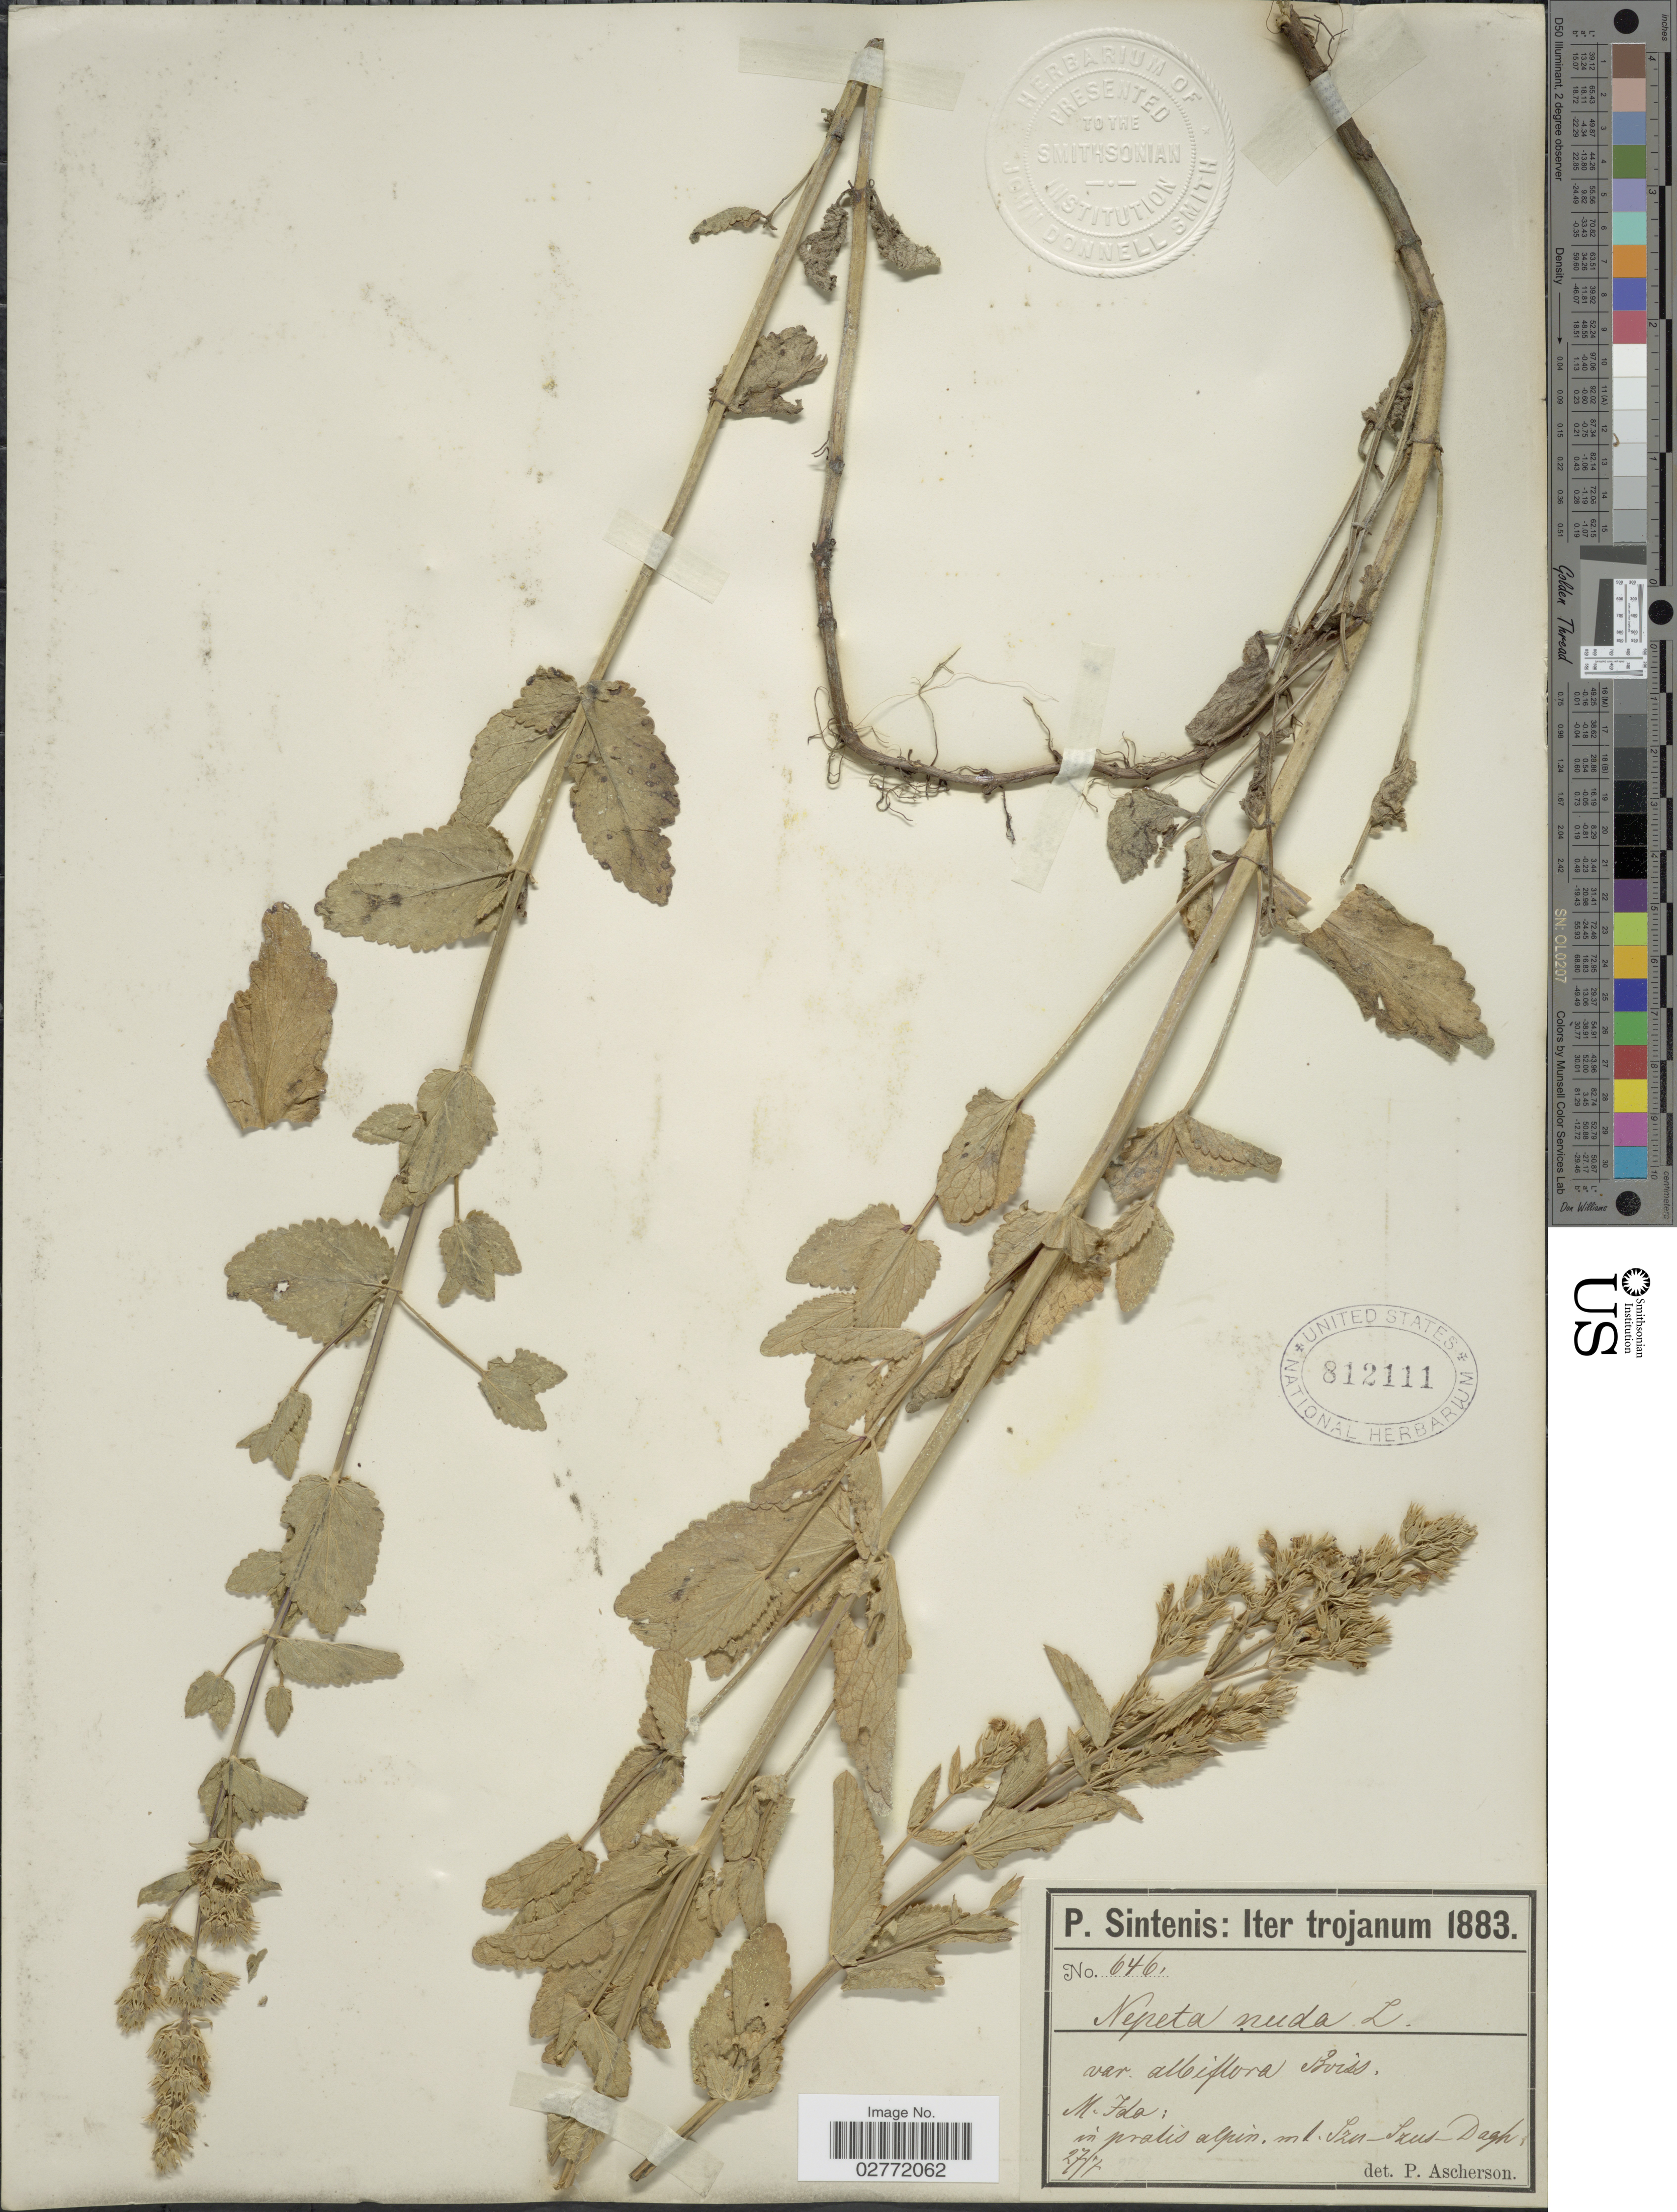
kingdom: Plantae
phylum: Tracheophyta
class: Magnoliopsida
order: Lamiales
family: Lamiaceae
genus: Nepeta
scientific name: Nepeta nuda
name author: L.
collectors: P. Sintenis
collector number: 646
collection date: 1883-07-27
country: Turkey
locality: Iter trojanum, M. Fala, in pratis alpin, ml, Szu-Szus-Dagh.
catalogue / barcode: US 812111